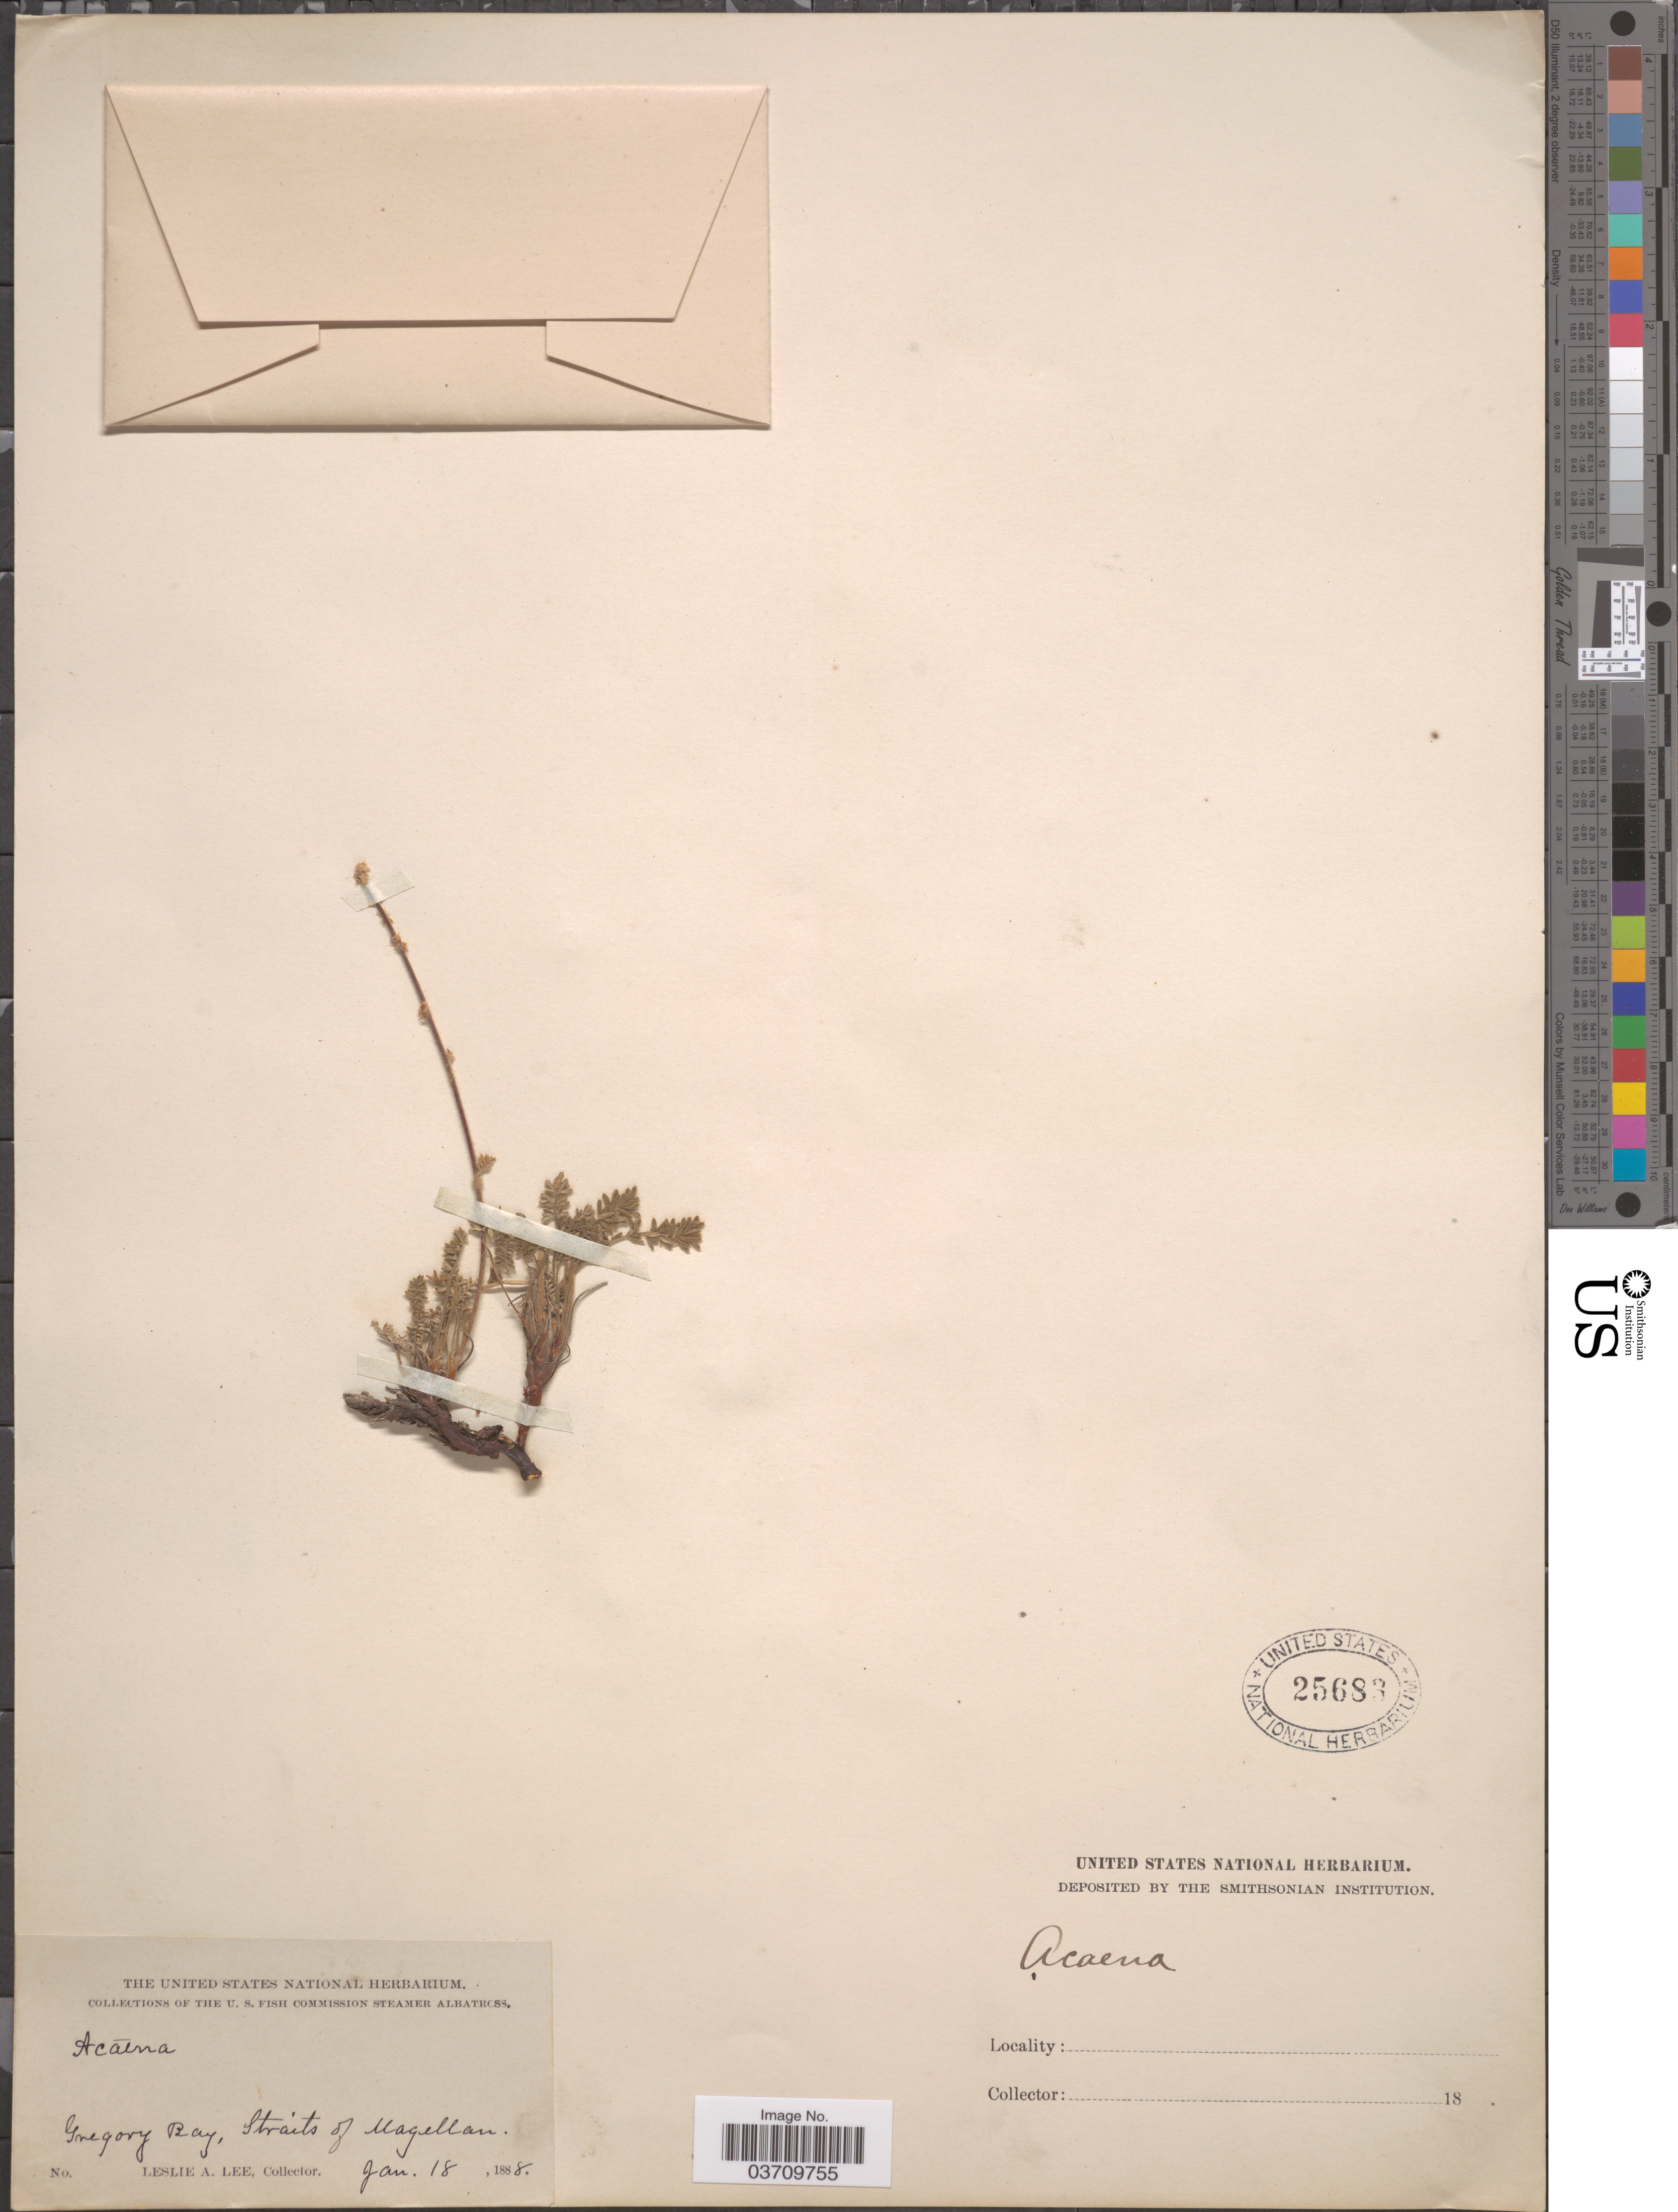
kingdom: Plantae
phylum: Tracheophyta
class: Magnoliopsida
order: Rosales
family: Rosaceae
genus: Acaena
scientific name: Acaena sp.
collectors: L. Lee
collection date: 1888-01-18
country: Chile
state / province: Magallanes y de la Antártica Chilena (XII)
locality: Gregory Bay, Straits of Magellan.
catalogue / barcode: US 25683